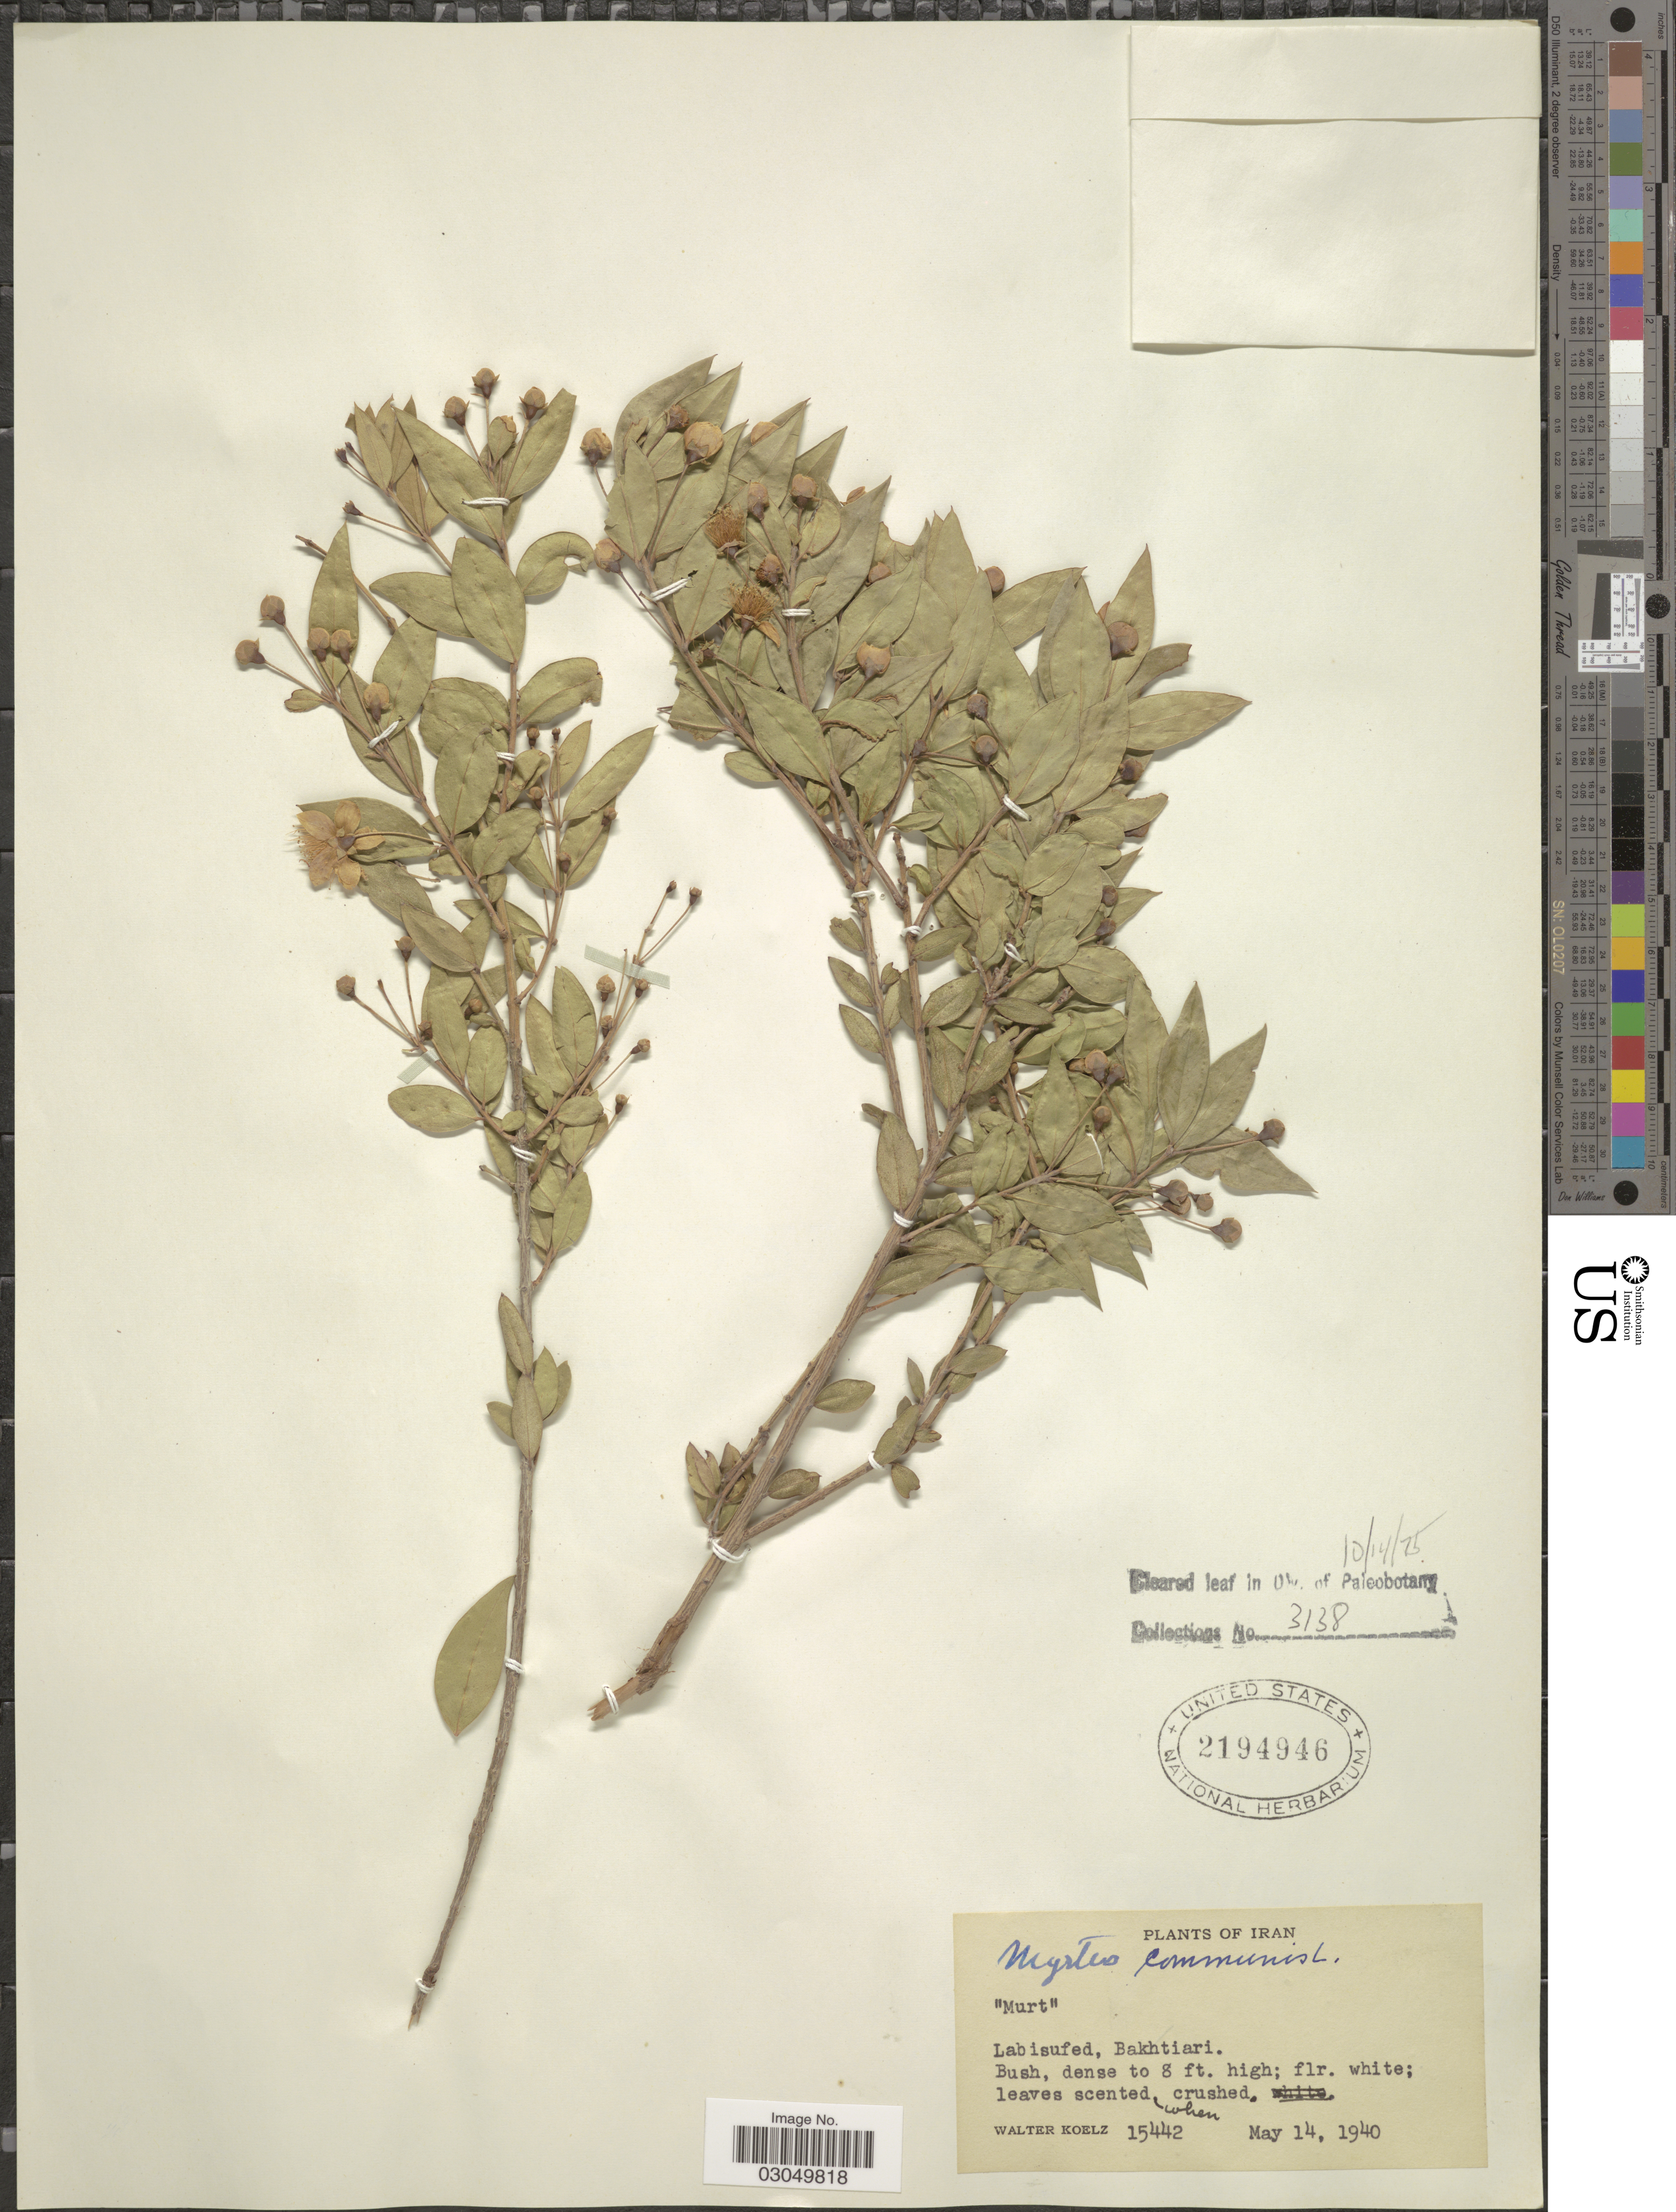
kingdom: Plantae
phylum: Tracheophyta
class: Magnoliopsida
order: Myrtales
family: Myrtaceae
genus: Myrtus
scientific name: Myrtus sp.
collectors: W. N. Koelz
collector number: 15442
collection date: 1940-05-14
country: Iran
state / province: Chahar Mahaal and Bakhtiari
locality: Labisufed, Bakhtiari.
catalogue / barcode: US 2194946